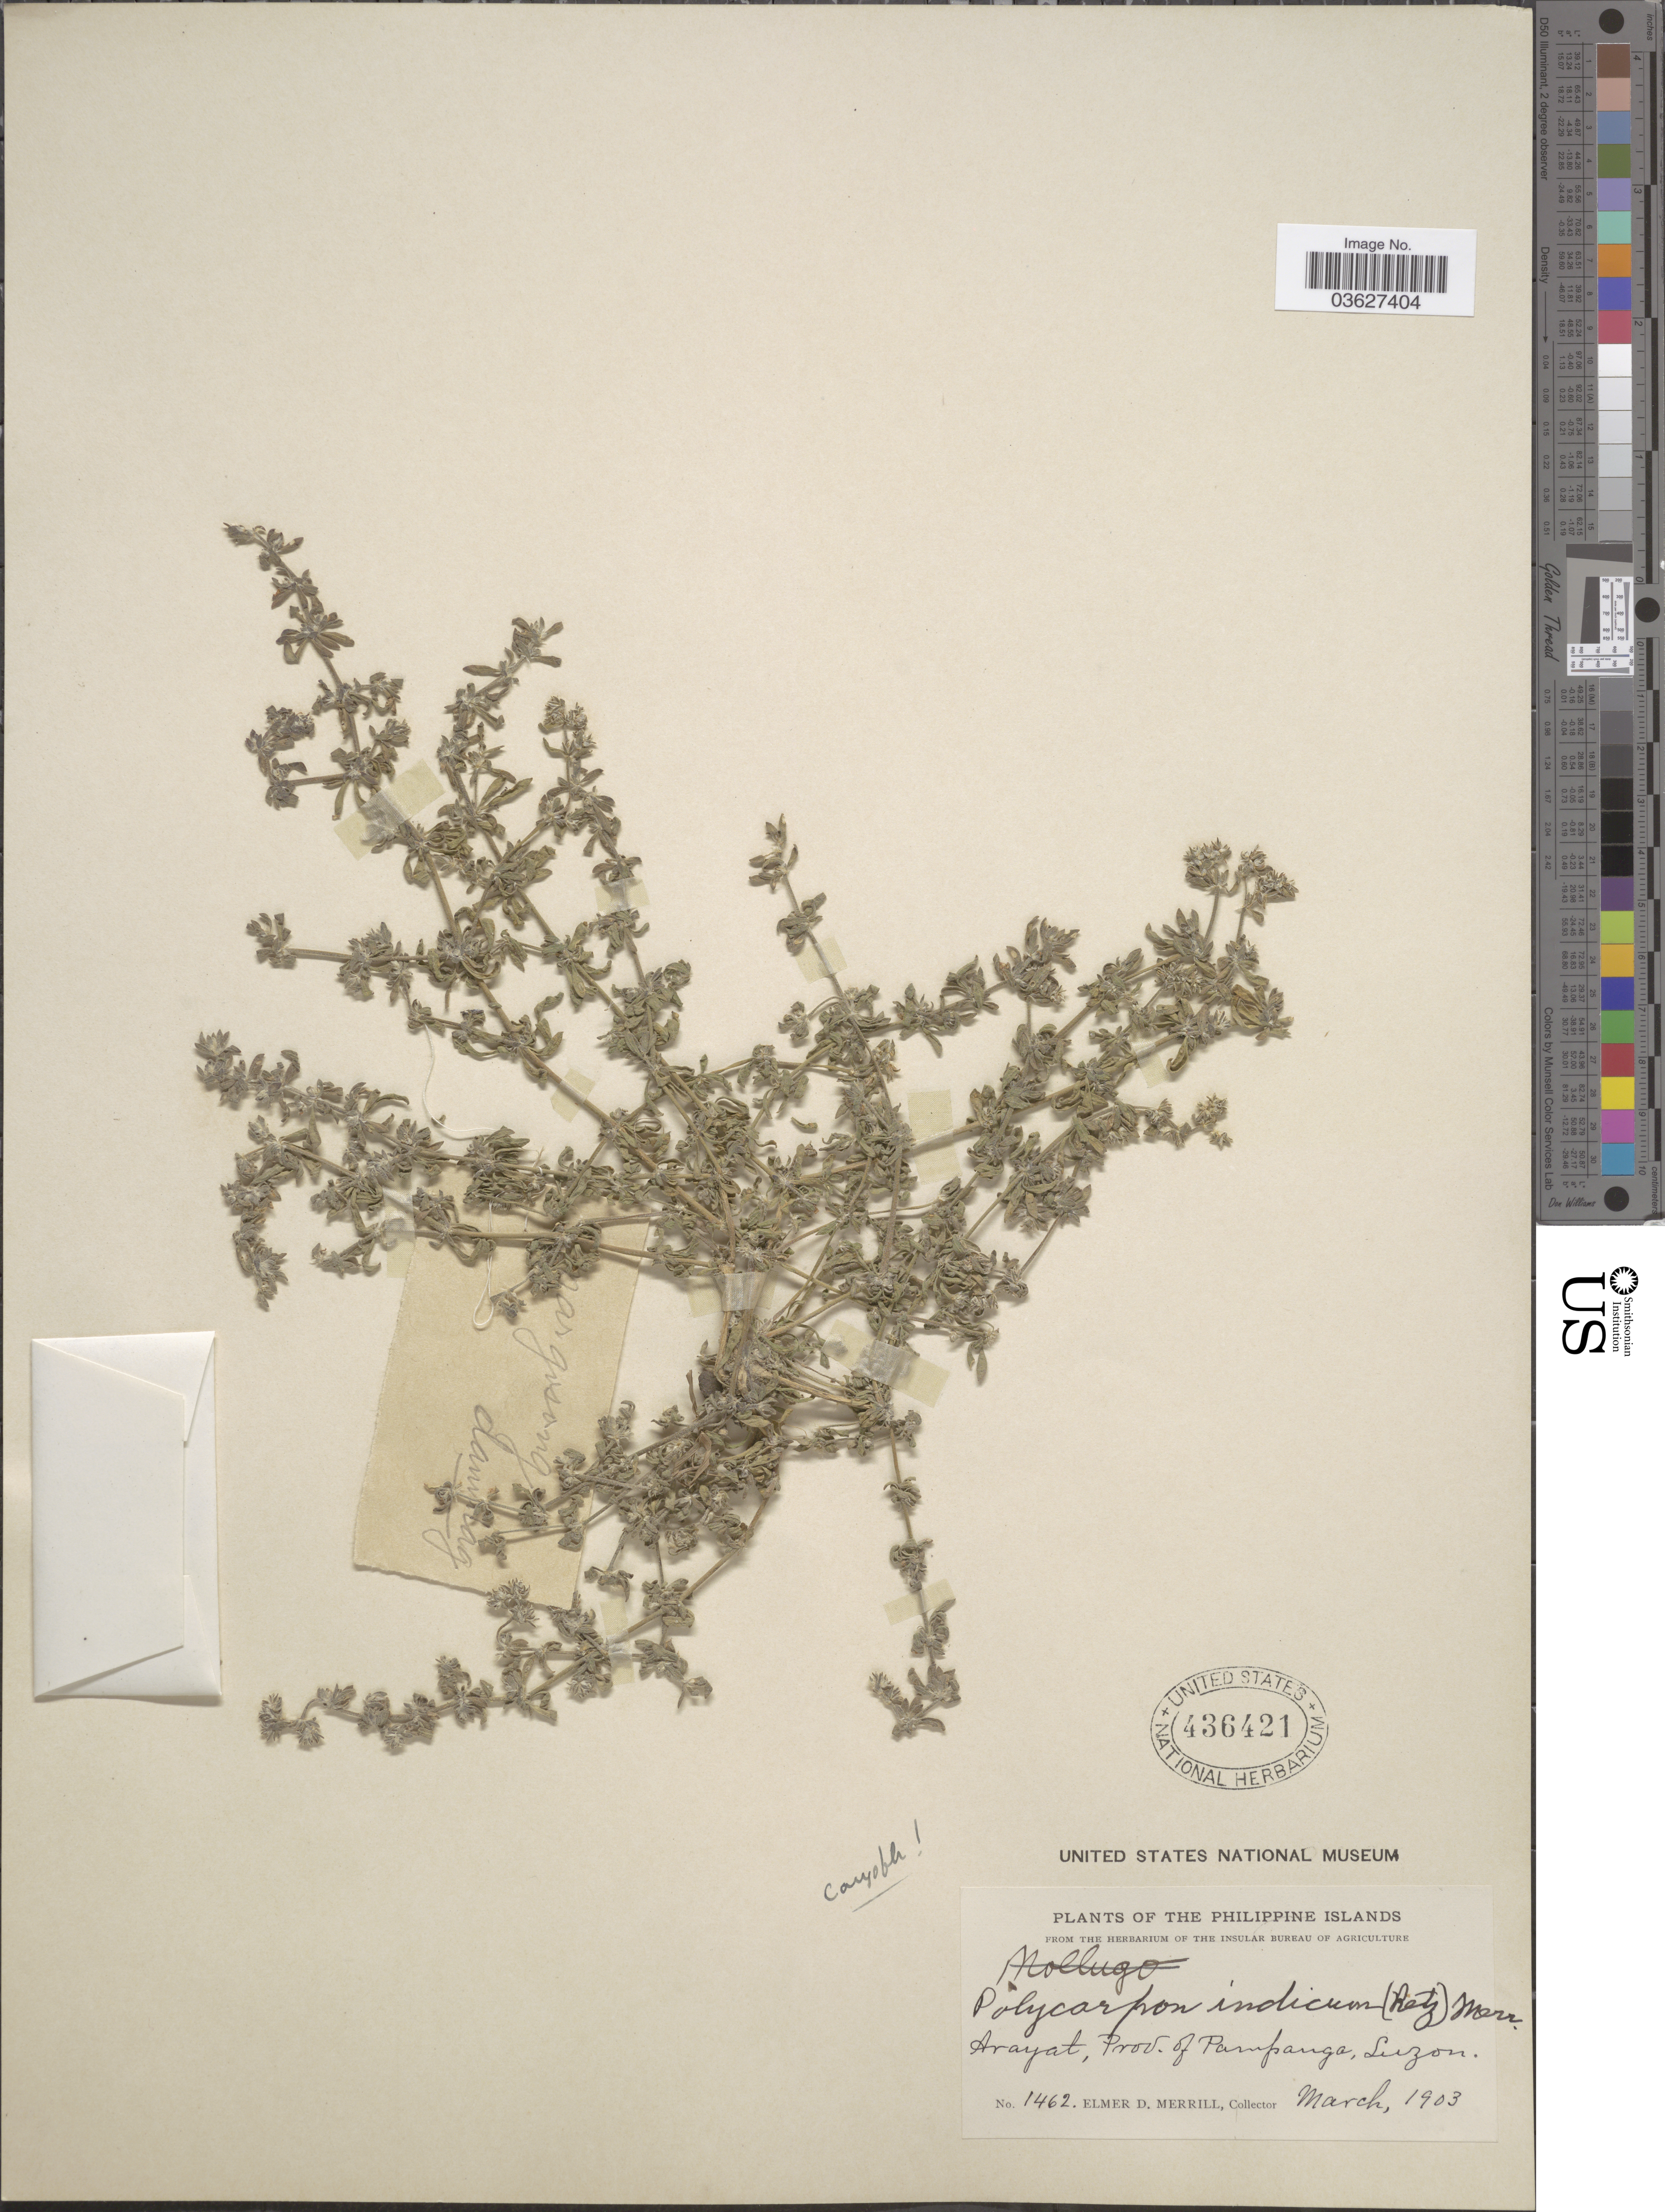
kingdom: Plantae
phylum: Tracheophyta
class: Magnoliopsida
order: Caryophyllales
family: Caryophyllaceae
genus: Polycarpon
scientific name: Polycarpon sp.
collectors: E. D. Merrill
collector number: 1462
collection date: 1903-03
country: Philippines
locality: Arayat, Prov. of Pampanga, Luzon.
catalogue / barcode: US 436421